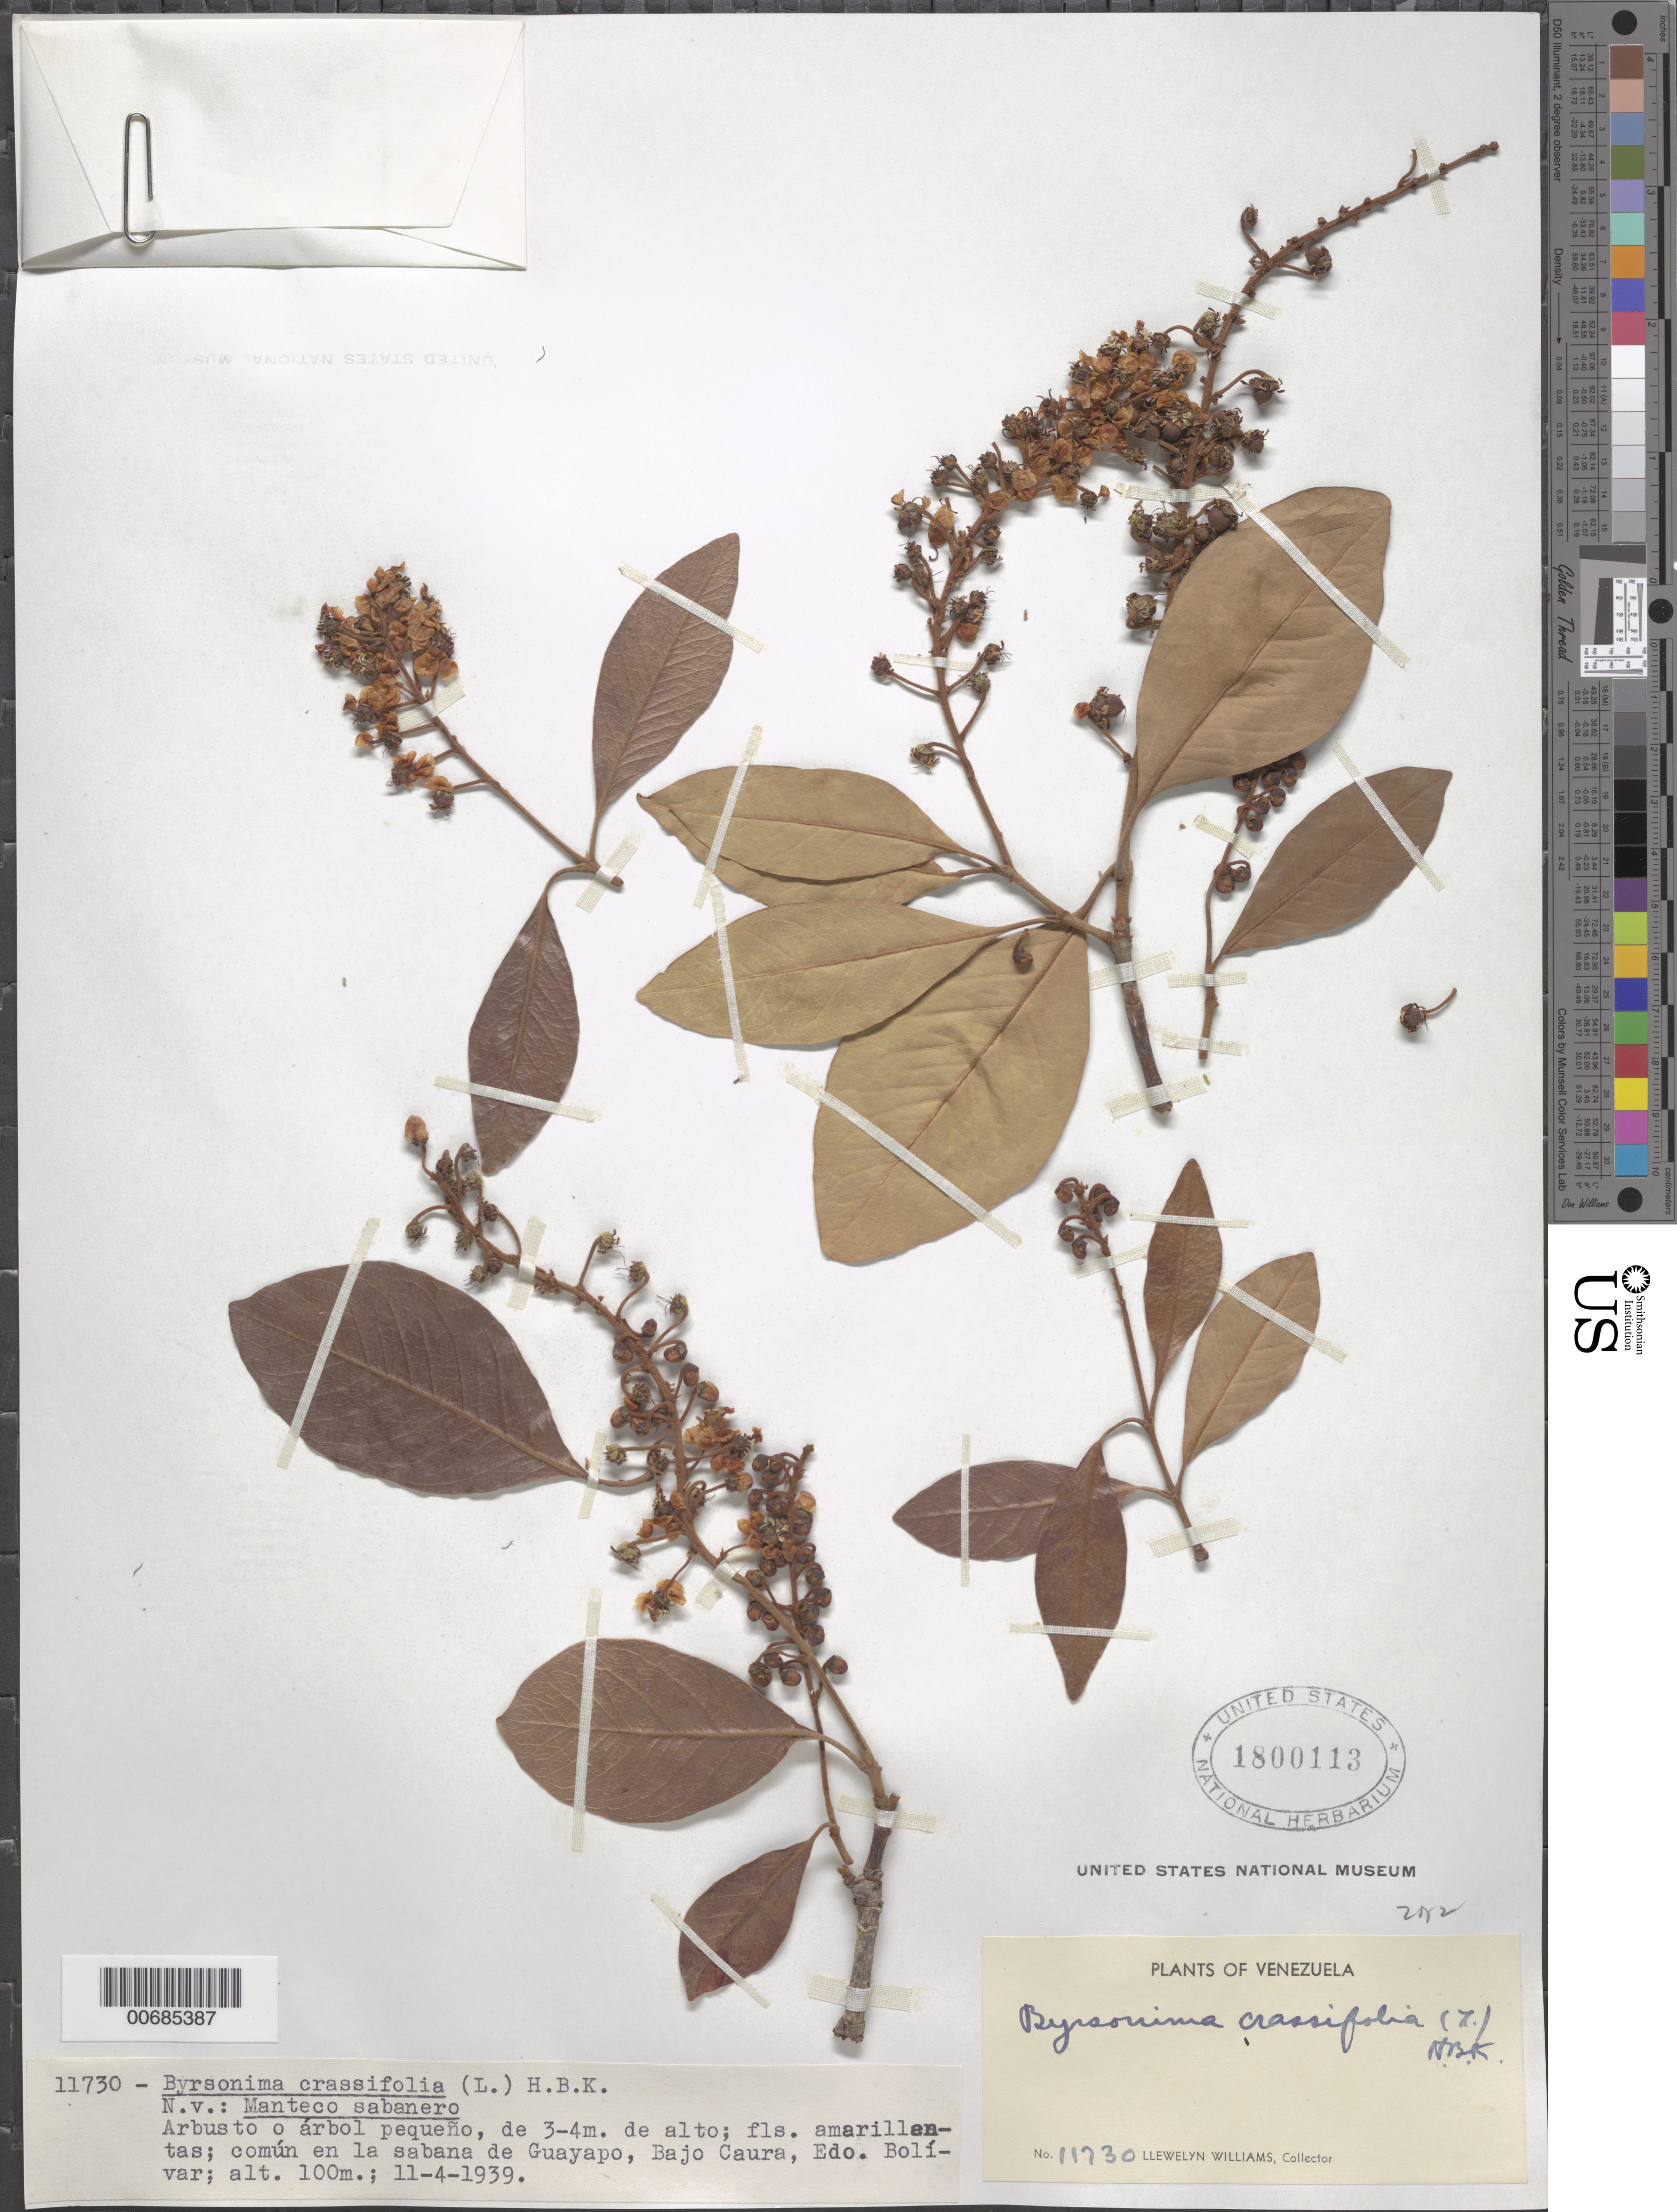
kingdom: Plantae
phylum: Tracheophyta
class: Magnoliopsida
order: Malpighiales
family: Malpighiaceae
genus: Byrsonima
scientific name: Byrsonima crassifolia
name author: (L.) Kunth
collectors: Ll. Williams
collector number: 11730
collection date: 1939-04-11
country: Venezuela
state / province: Bolivar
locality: Común en la sabana de Guayapo, Bajo Caura.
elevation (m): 100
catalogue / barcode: US 1800113